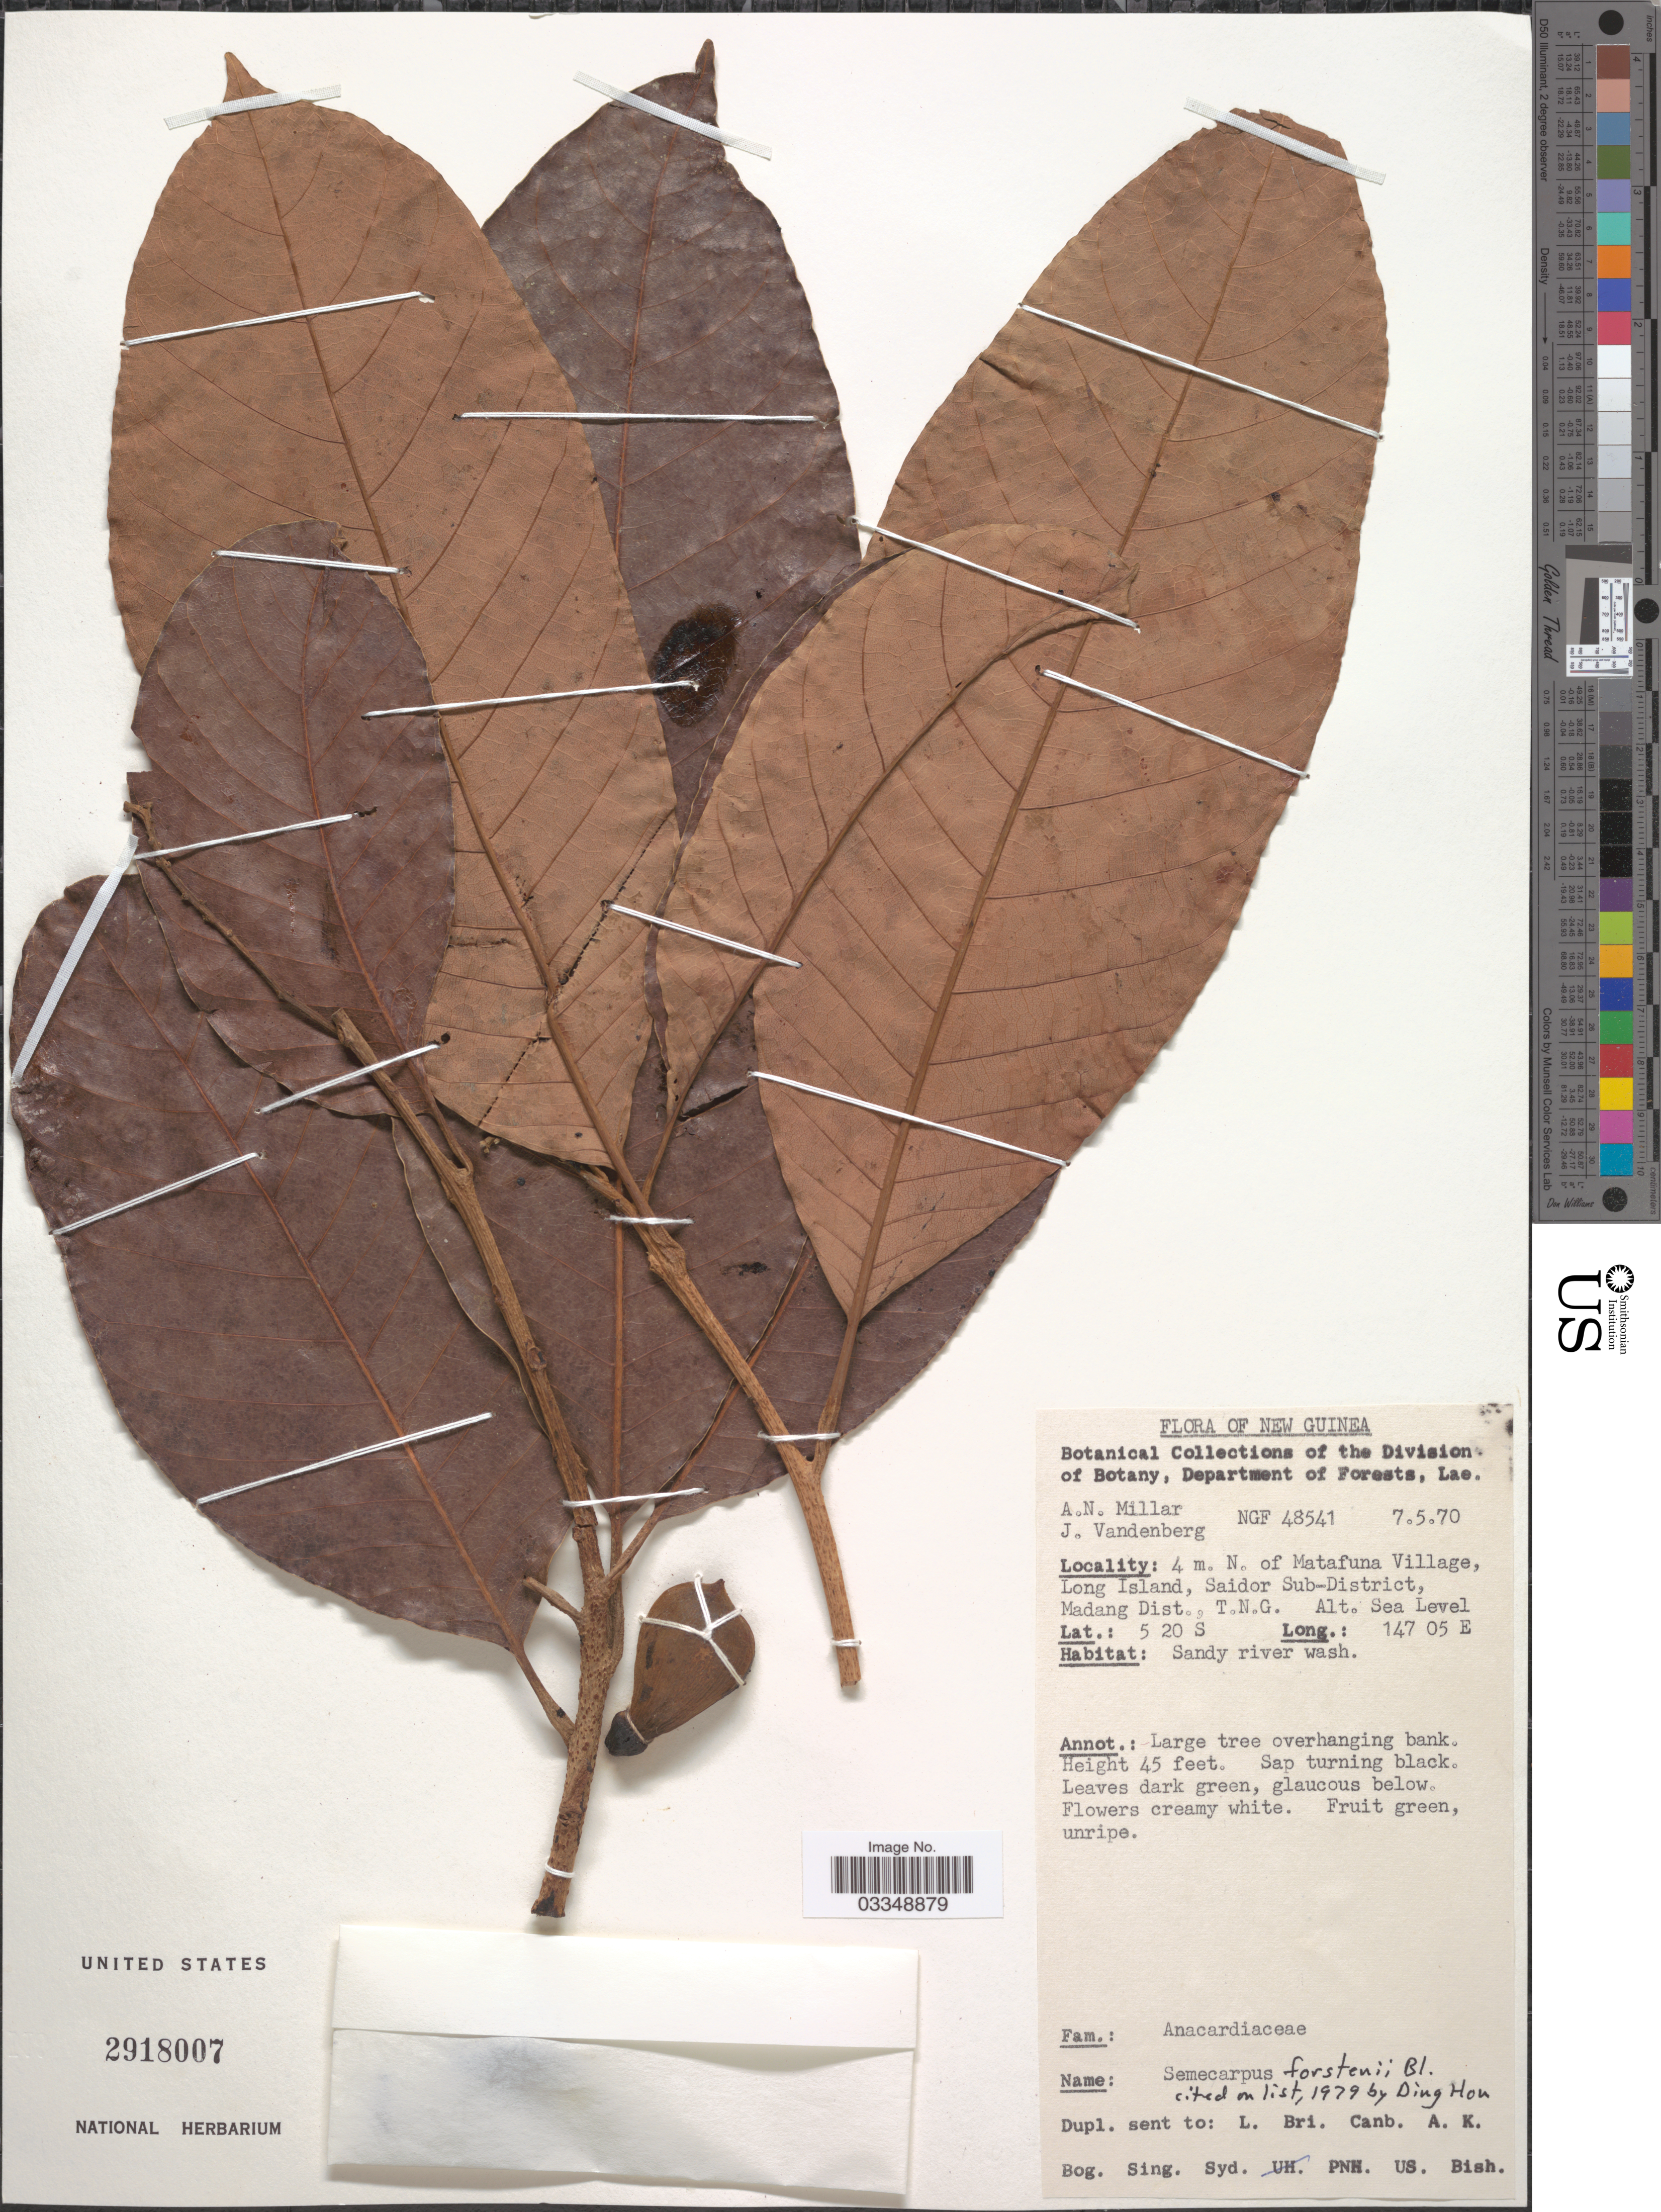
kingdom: Plantae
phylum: Tracheophyta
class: Magnoliopsida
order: Sapindales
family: Anacardiaceae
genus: Semecarpus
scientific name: Semecarpus forstenii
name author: Blume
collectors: A. Millar & J. Vandenberg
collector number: NGF 48541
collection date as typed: Transcribed d/m/y: 7/5/70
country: Papua New Guinea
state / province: Madang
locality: New Guinea. 4 m. N. of Matafuna Village, Long Island, Saidor Sub-District, Madang Dist., T.N.G.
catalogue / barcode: US 2918007